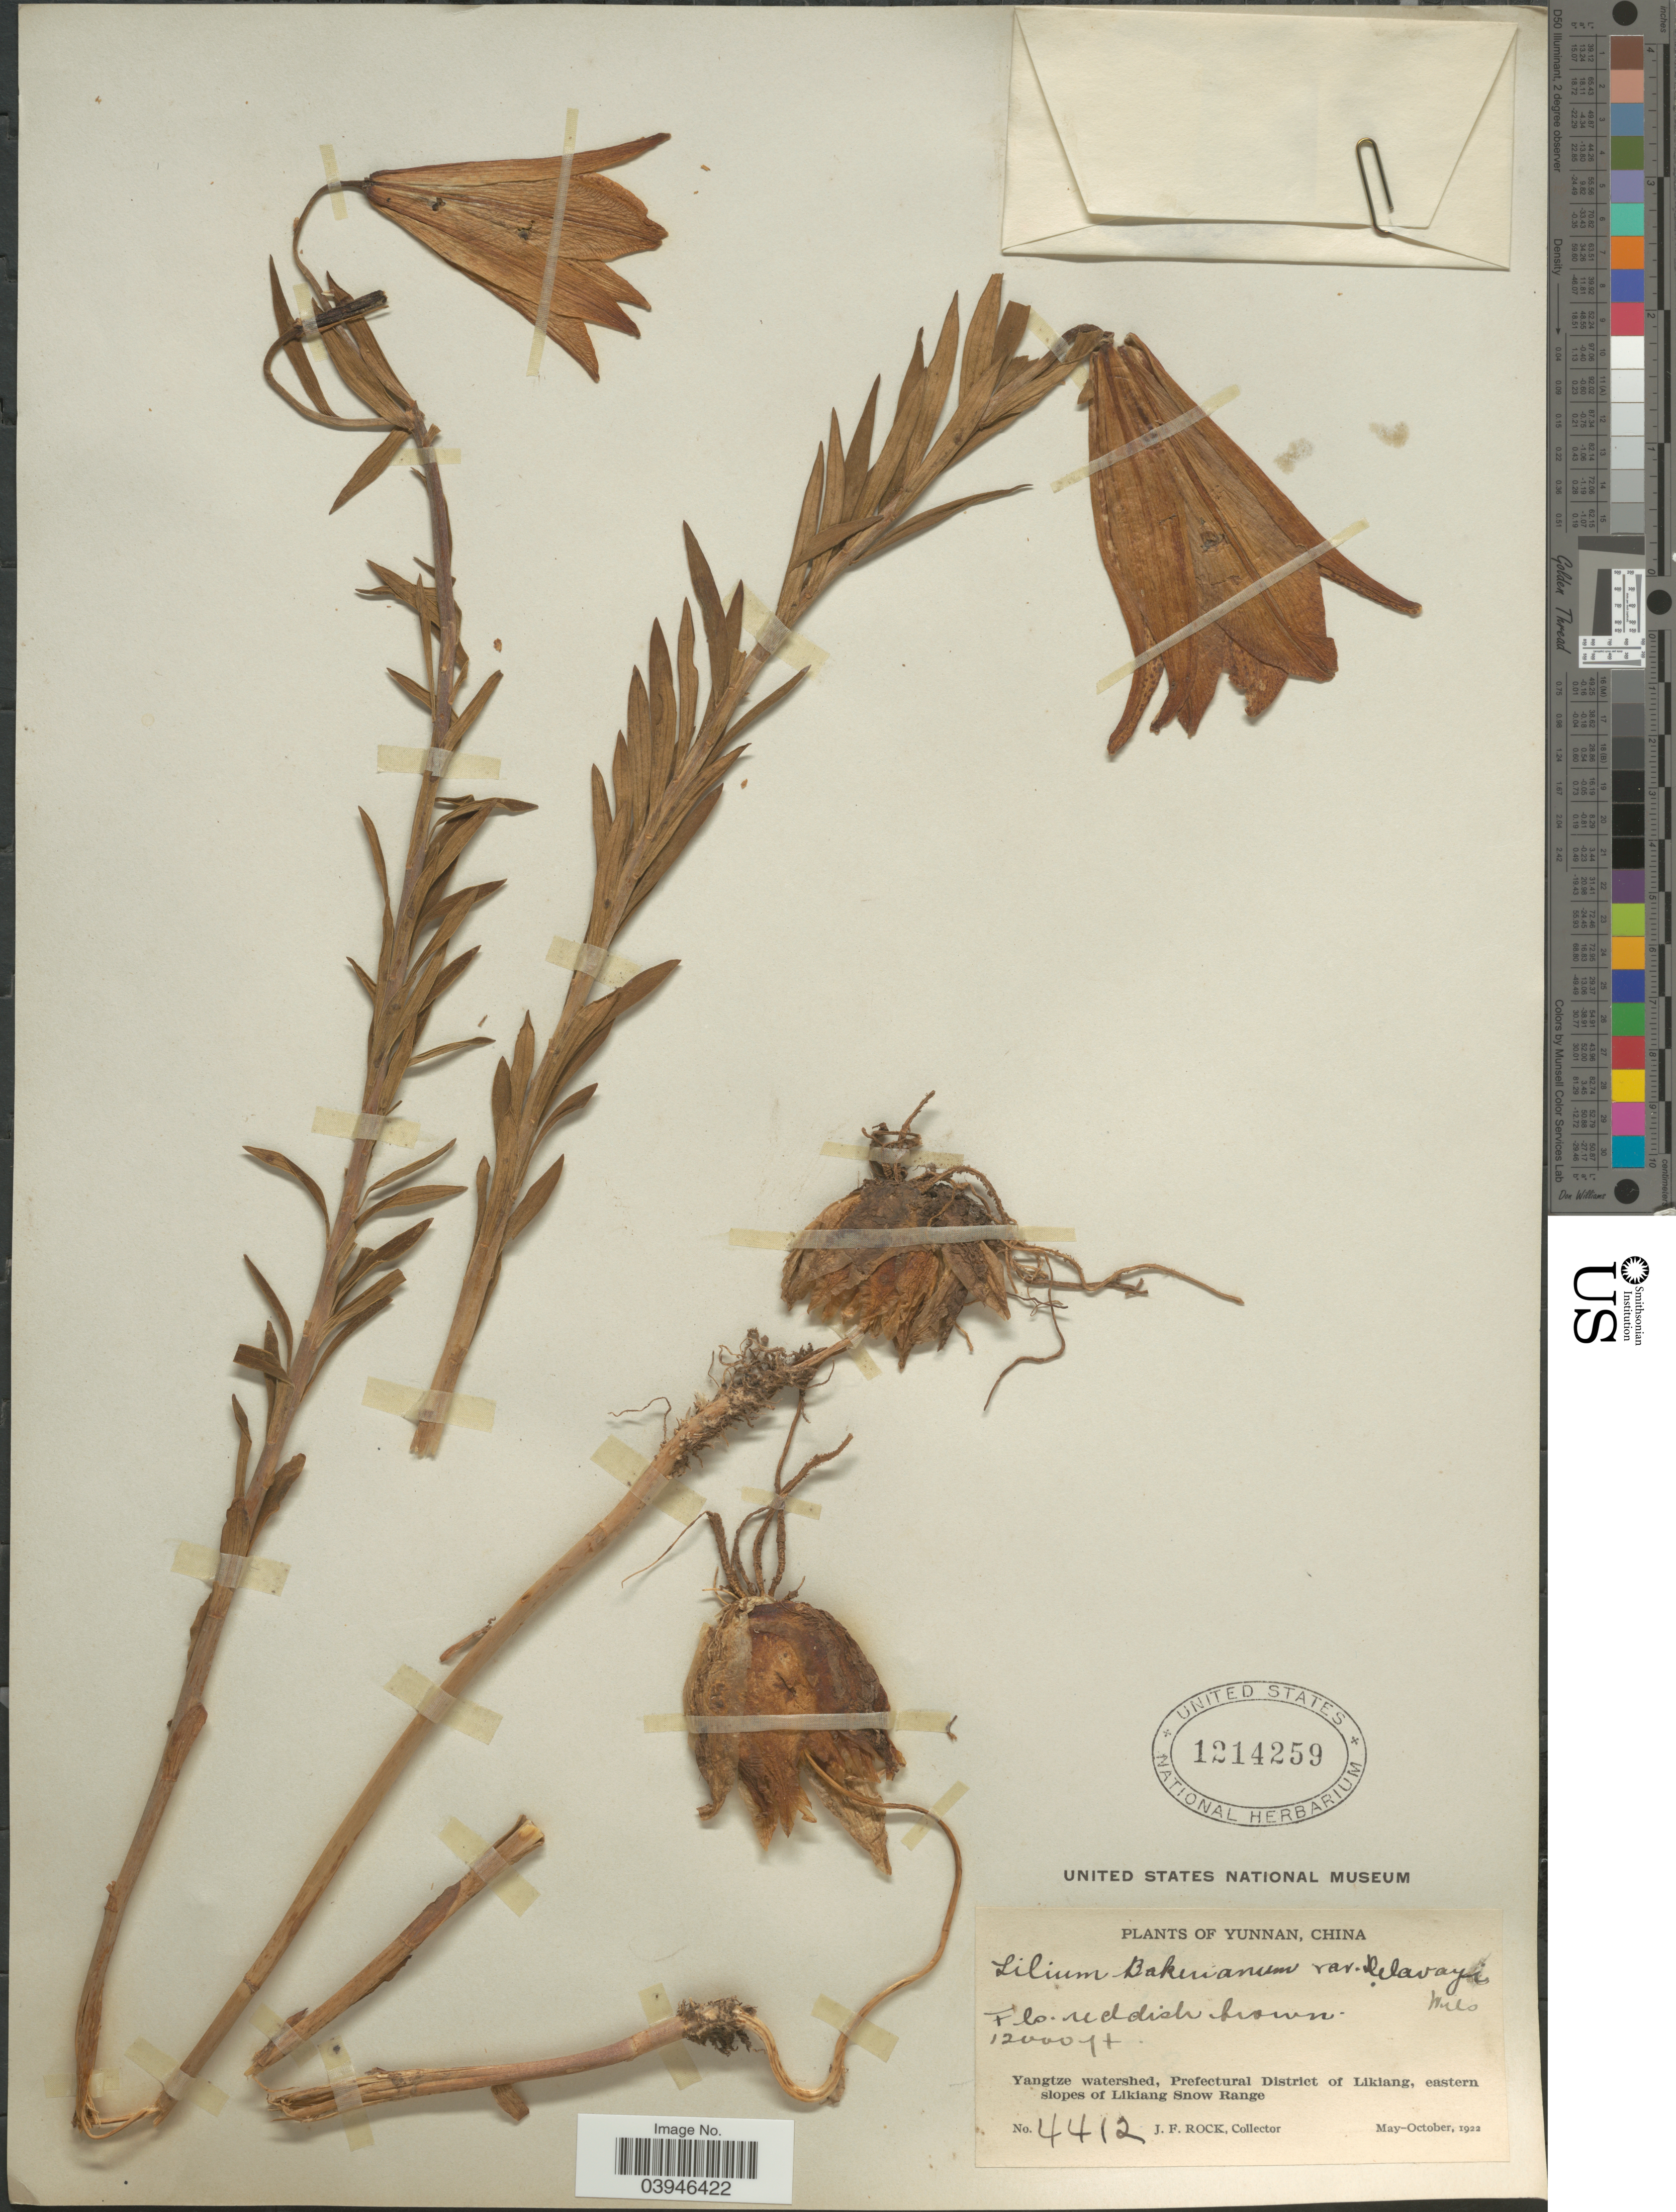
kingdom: Plantae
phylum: Tracheophyta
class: Liliopsida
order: Liliales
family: Liliaceae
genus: Lilium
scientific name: Lilium bakerianum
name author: Collett & Hemsl.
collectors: J. Rock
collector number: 4412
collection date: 1922-05/1922-10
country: China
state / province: Yunnan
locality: Yangtze watershed, Prefectural District of Likiang, eastern slopes of Likiang Snow Range.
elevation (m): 3658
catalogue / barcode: US 1214259